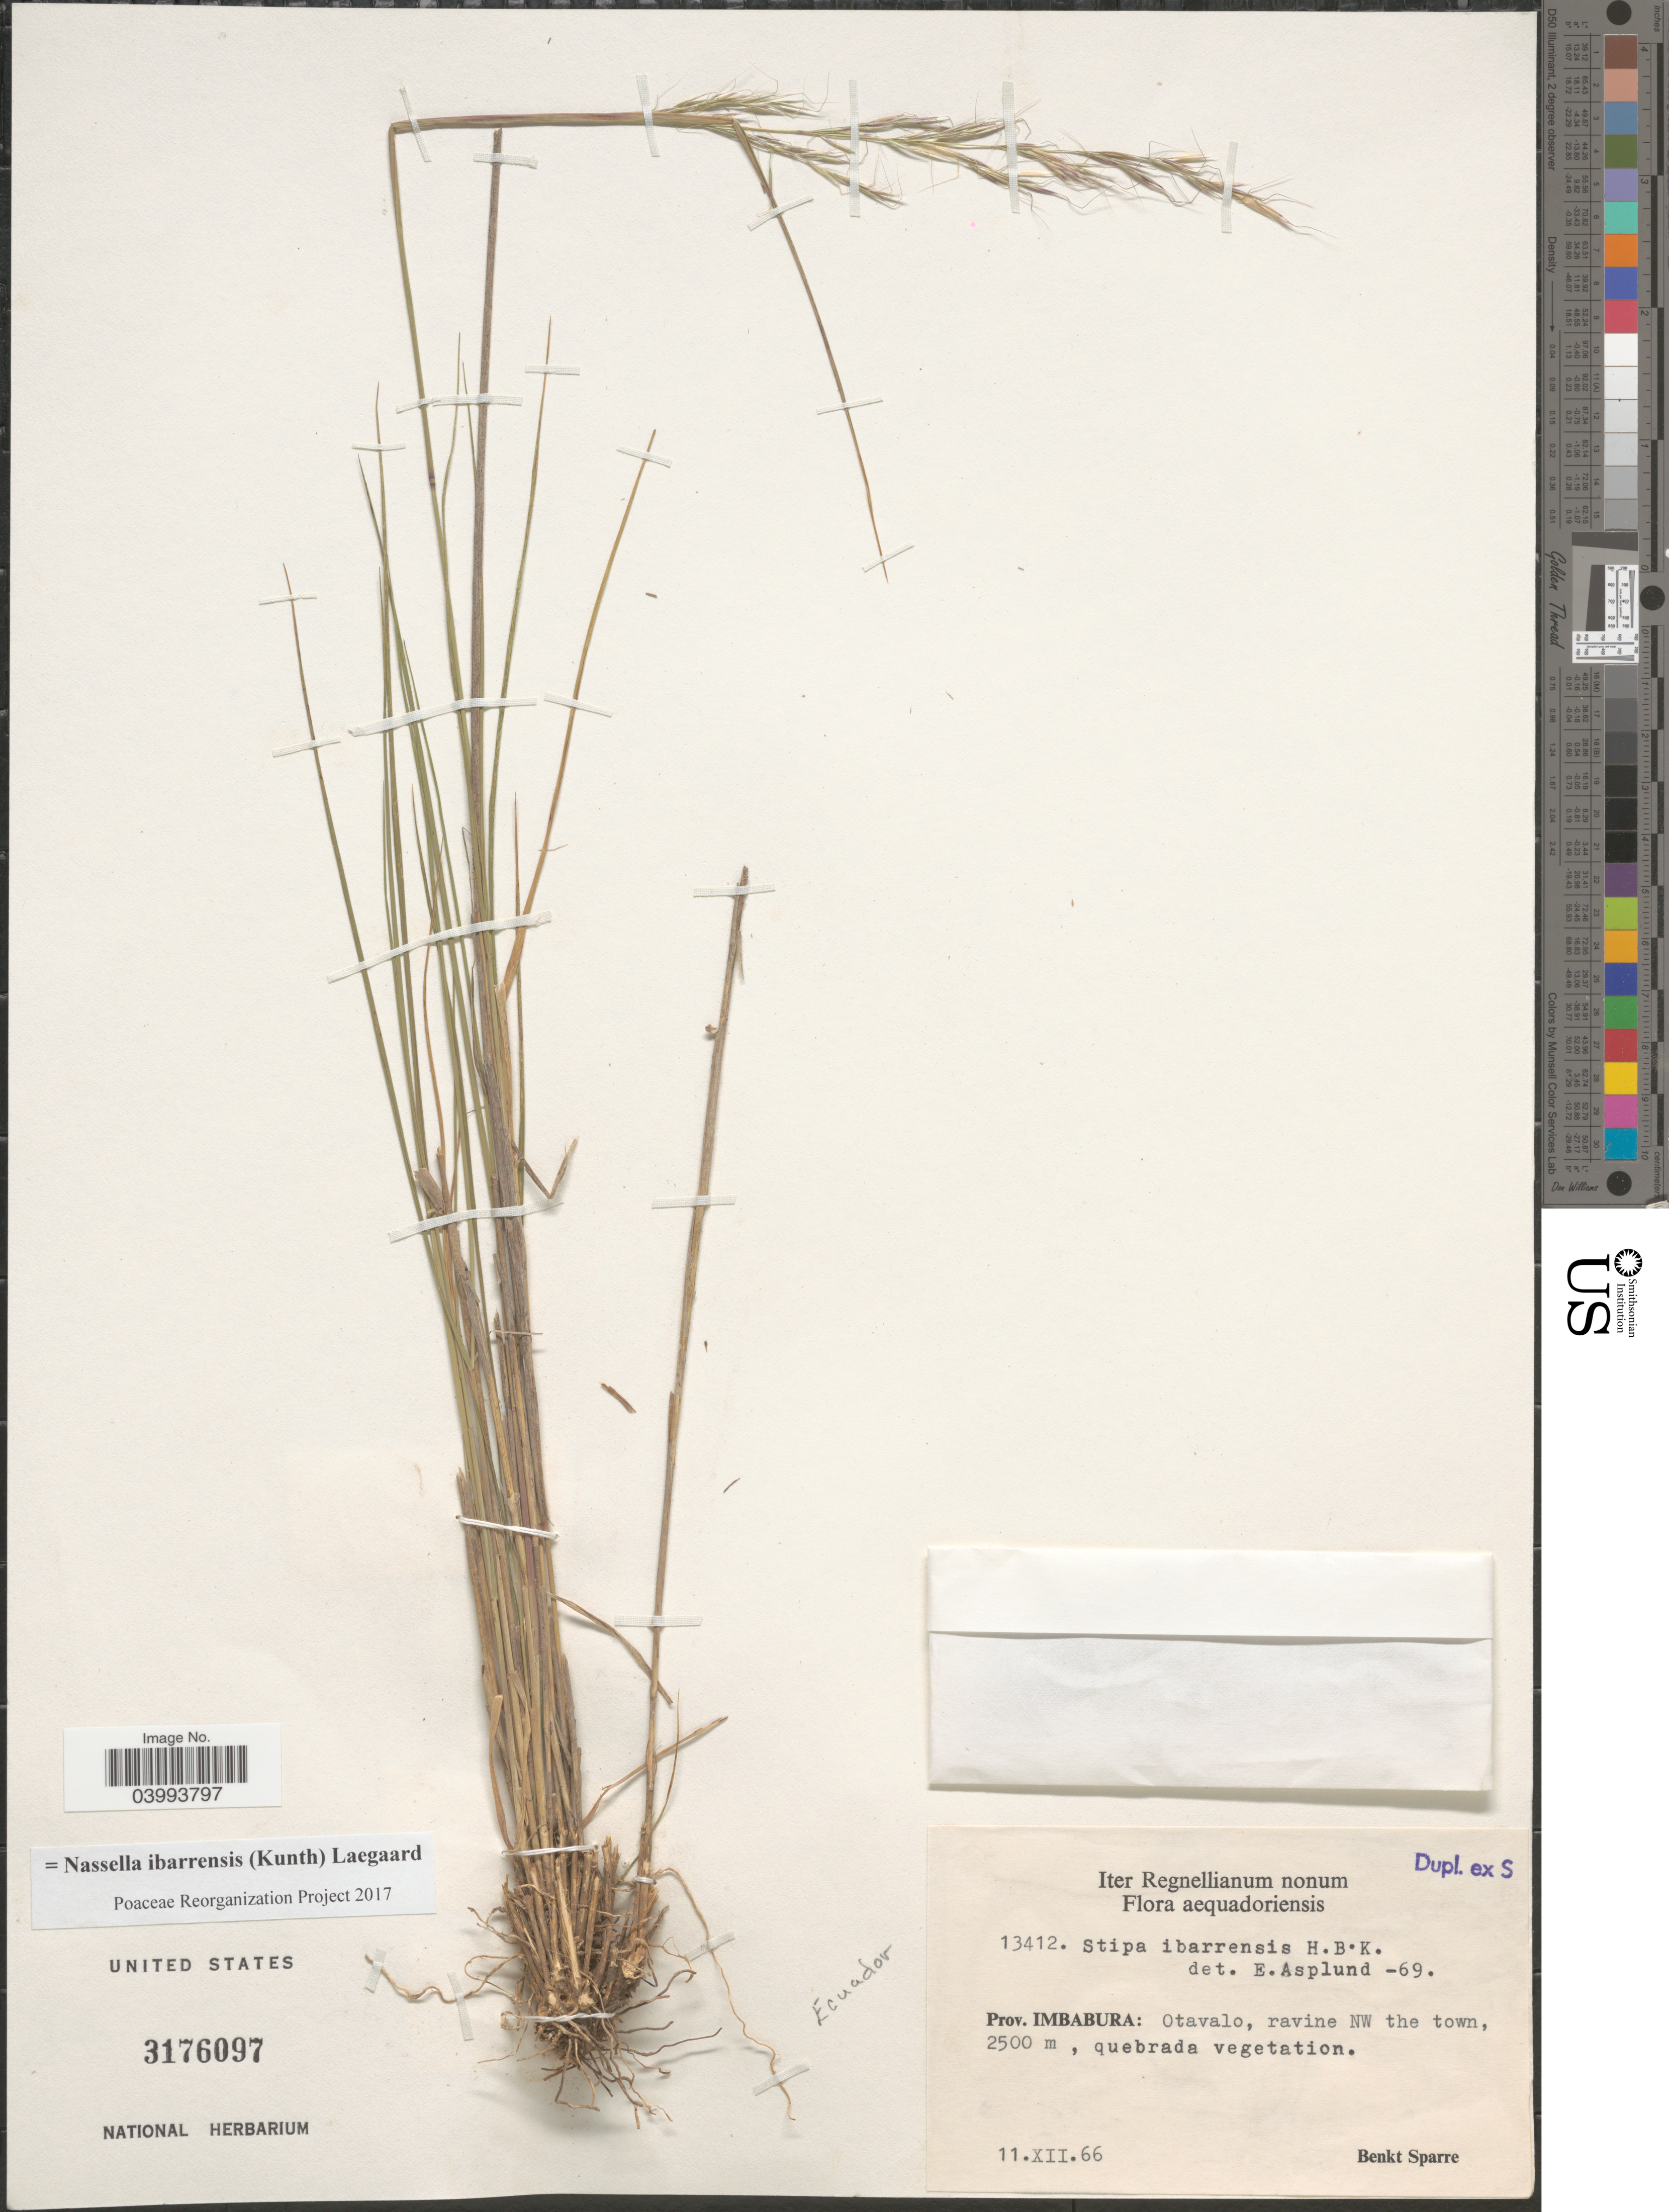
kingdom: Plantae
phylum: Tracheophyta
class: Liliopsida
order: Poales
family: Poaceae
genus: Nassella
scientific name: Nassella ibarrensis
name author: (Kunth) Lægaard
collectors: B. Sparre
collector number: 13412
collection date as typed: Transcribed d/m/y: 11/12/66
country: Ecuador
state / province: Imbabura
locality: Aequadoriensis. Otavalo, ravine NW the town.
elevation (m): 2500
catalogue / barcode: US 3176097